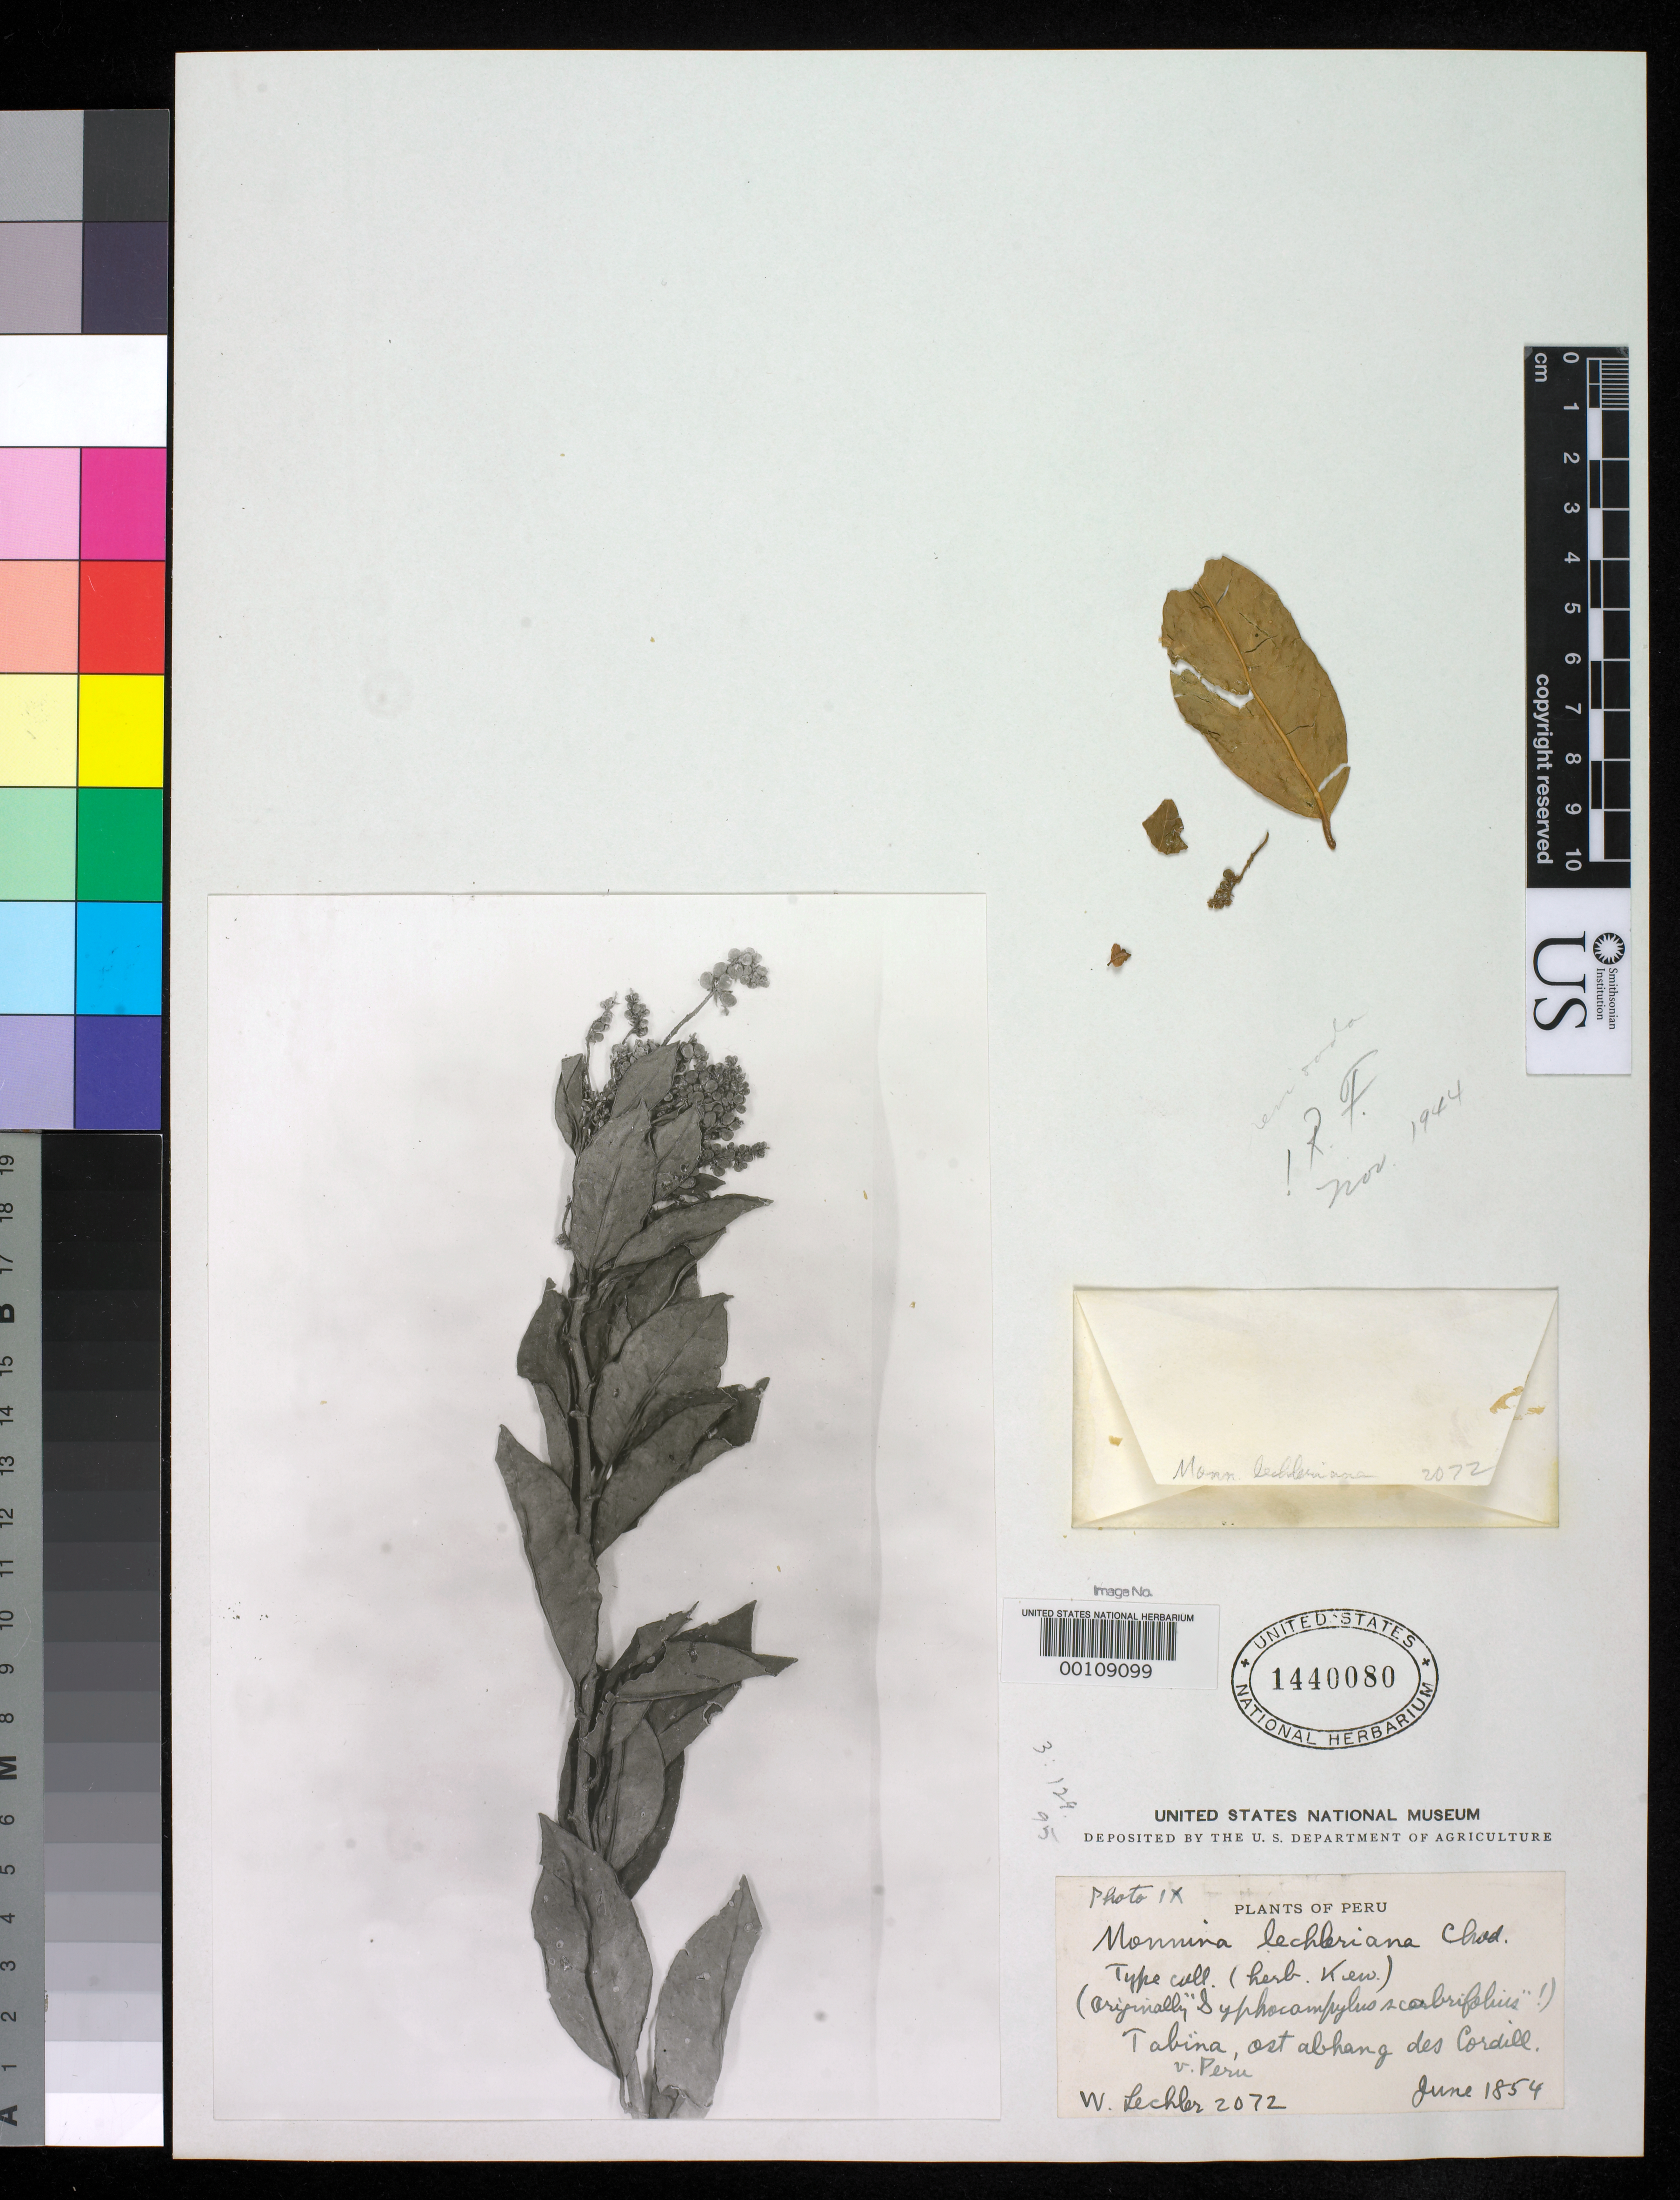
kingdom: Plantae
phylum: Tracheophyta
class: Magnoliopsida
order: Fabales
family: Polygalaceae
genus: Monnina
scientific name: Monnina lechleriana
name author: Chodat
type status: Isotype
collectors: W. Lechler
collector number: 2072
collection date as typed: Jun 1854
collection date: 1854-06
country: Peru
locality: near Tabina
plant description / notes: Photograph and fragmentary material of type specimen ex herb. Kew.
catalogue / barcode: US 1440080